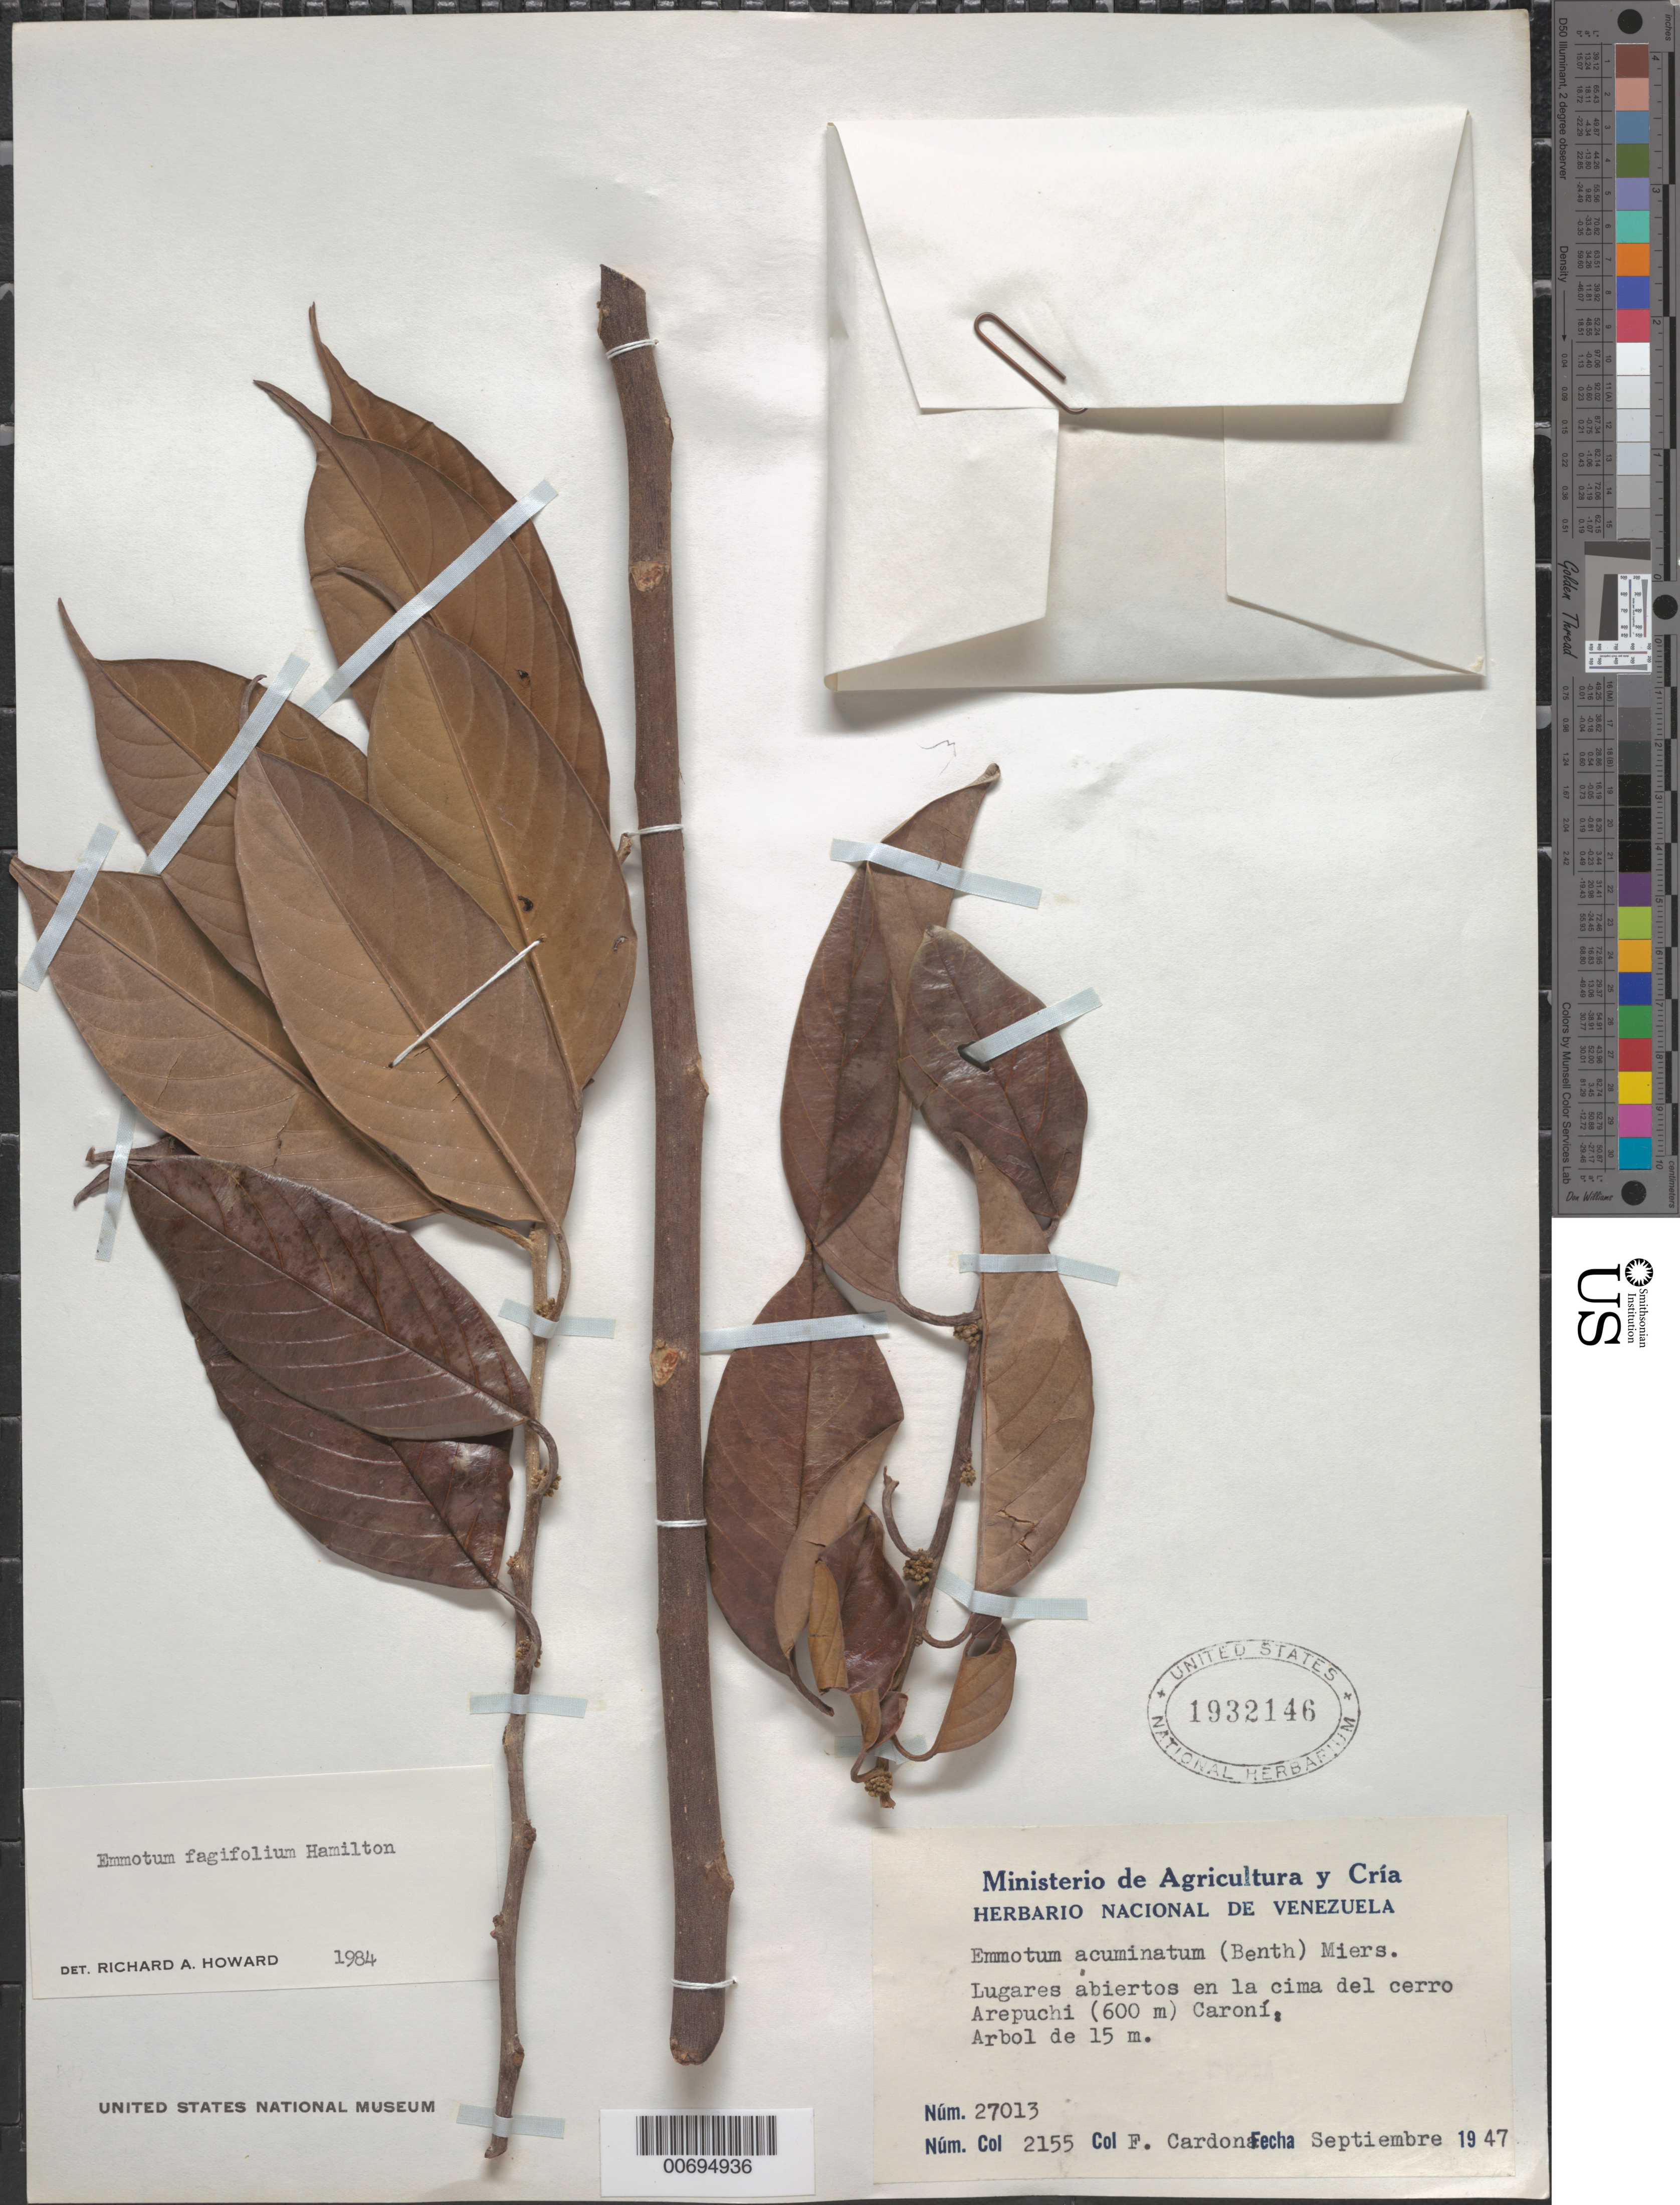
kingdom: Plantae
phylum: Tracheophyta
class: Magnoliopsida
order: Metteniusales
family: Metteniusaceae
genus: Emmotum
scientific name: Emmotum fagifolium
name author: Desv. ex Ham.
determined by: Howard, R. A.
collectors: F. Cardona Puig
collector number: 2155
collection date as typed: Sep-47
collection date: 1947-09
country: Venezuela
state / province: Bolívar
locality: Río Caroní, Cerro Arepuchi (Guayana)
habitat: Lugares abiertos en la cima del cerro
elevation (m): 600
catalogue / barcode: US 1932146